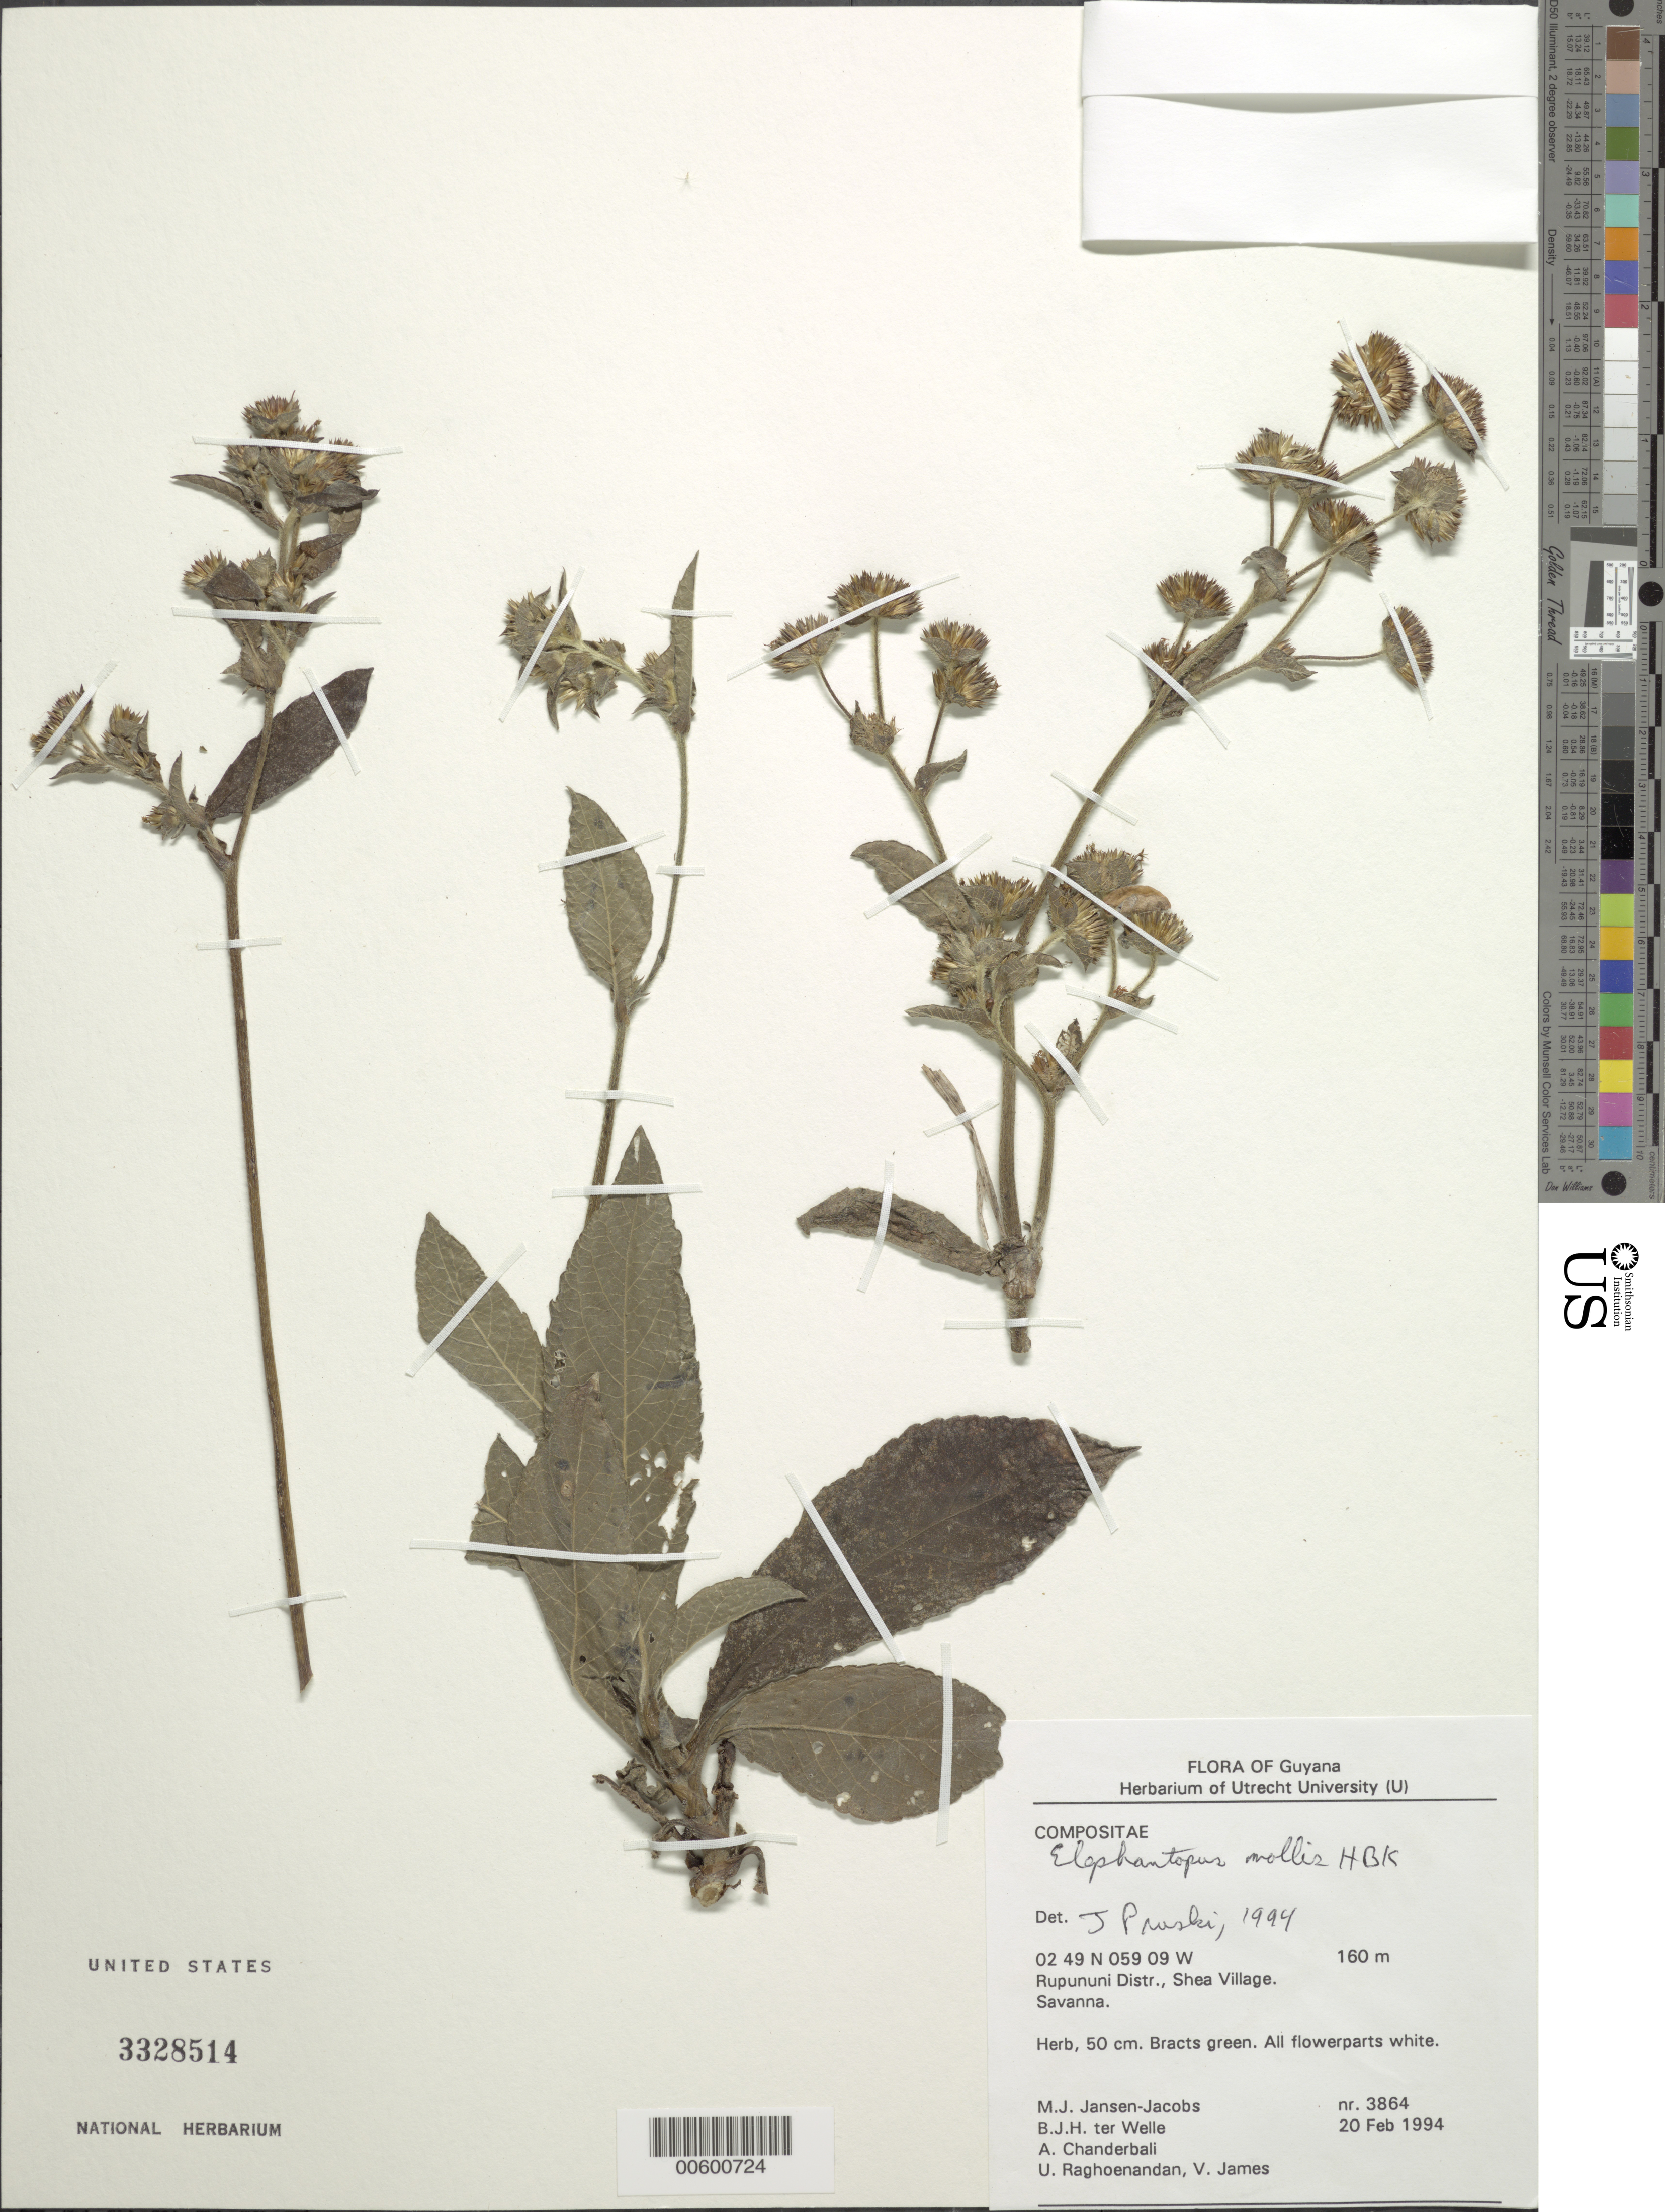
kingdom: Plantae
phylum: Tracheophyta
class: Magnoliopsida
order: Asterales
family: Asteraceae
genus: Elephantopus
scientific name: Elephantopus mollis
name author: Kunth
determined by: Pruski, J. F.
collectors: M. J. Jansen-Jacobs, B. Welle, A. S. Chanderbali, U. Raghoenandan & V. James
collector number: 3864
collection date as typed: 20-Feb-94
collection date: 1994-02-20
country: Guyana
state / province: U. Takutu-U. Essequibo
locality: Shea Village, Rupununi Dist.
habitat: Savanna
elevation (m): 160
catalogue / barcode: US 3328514